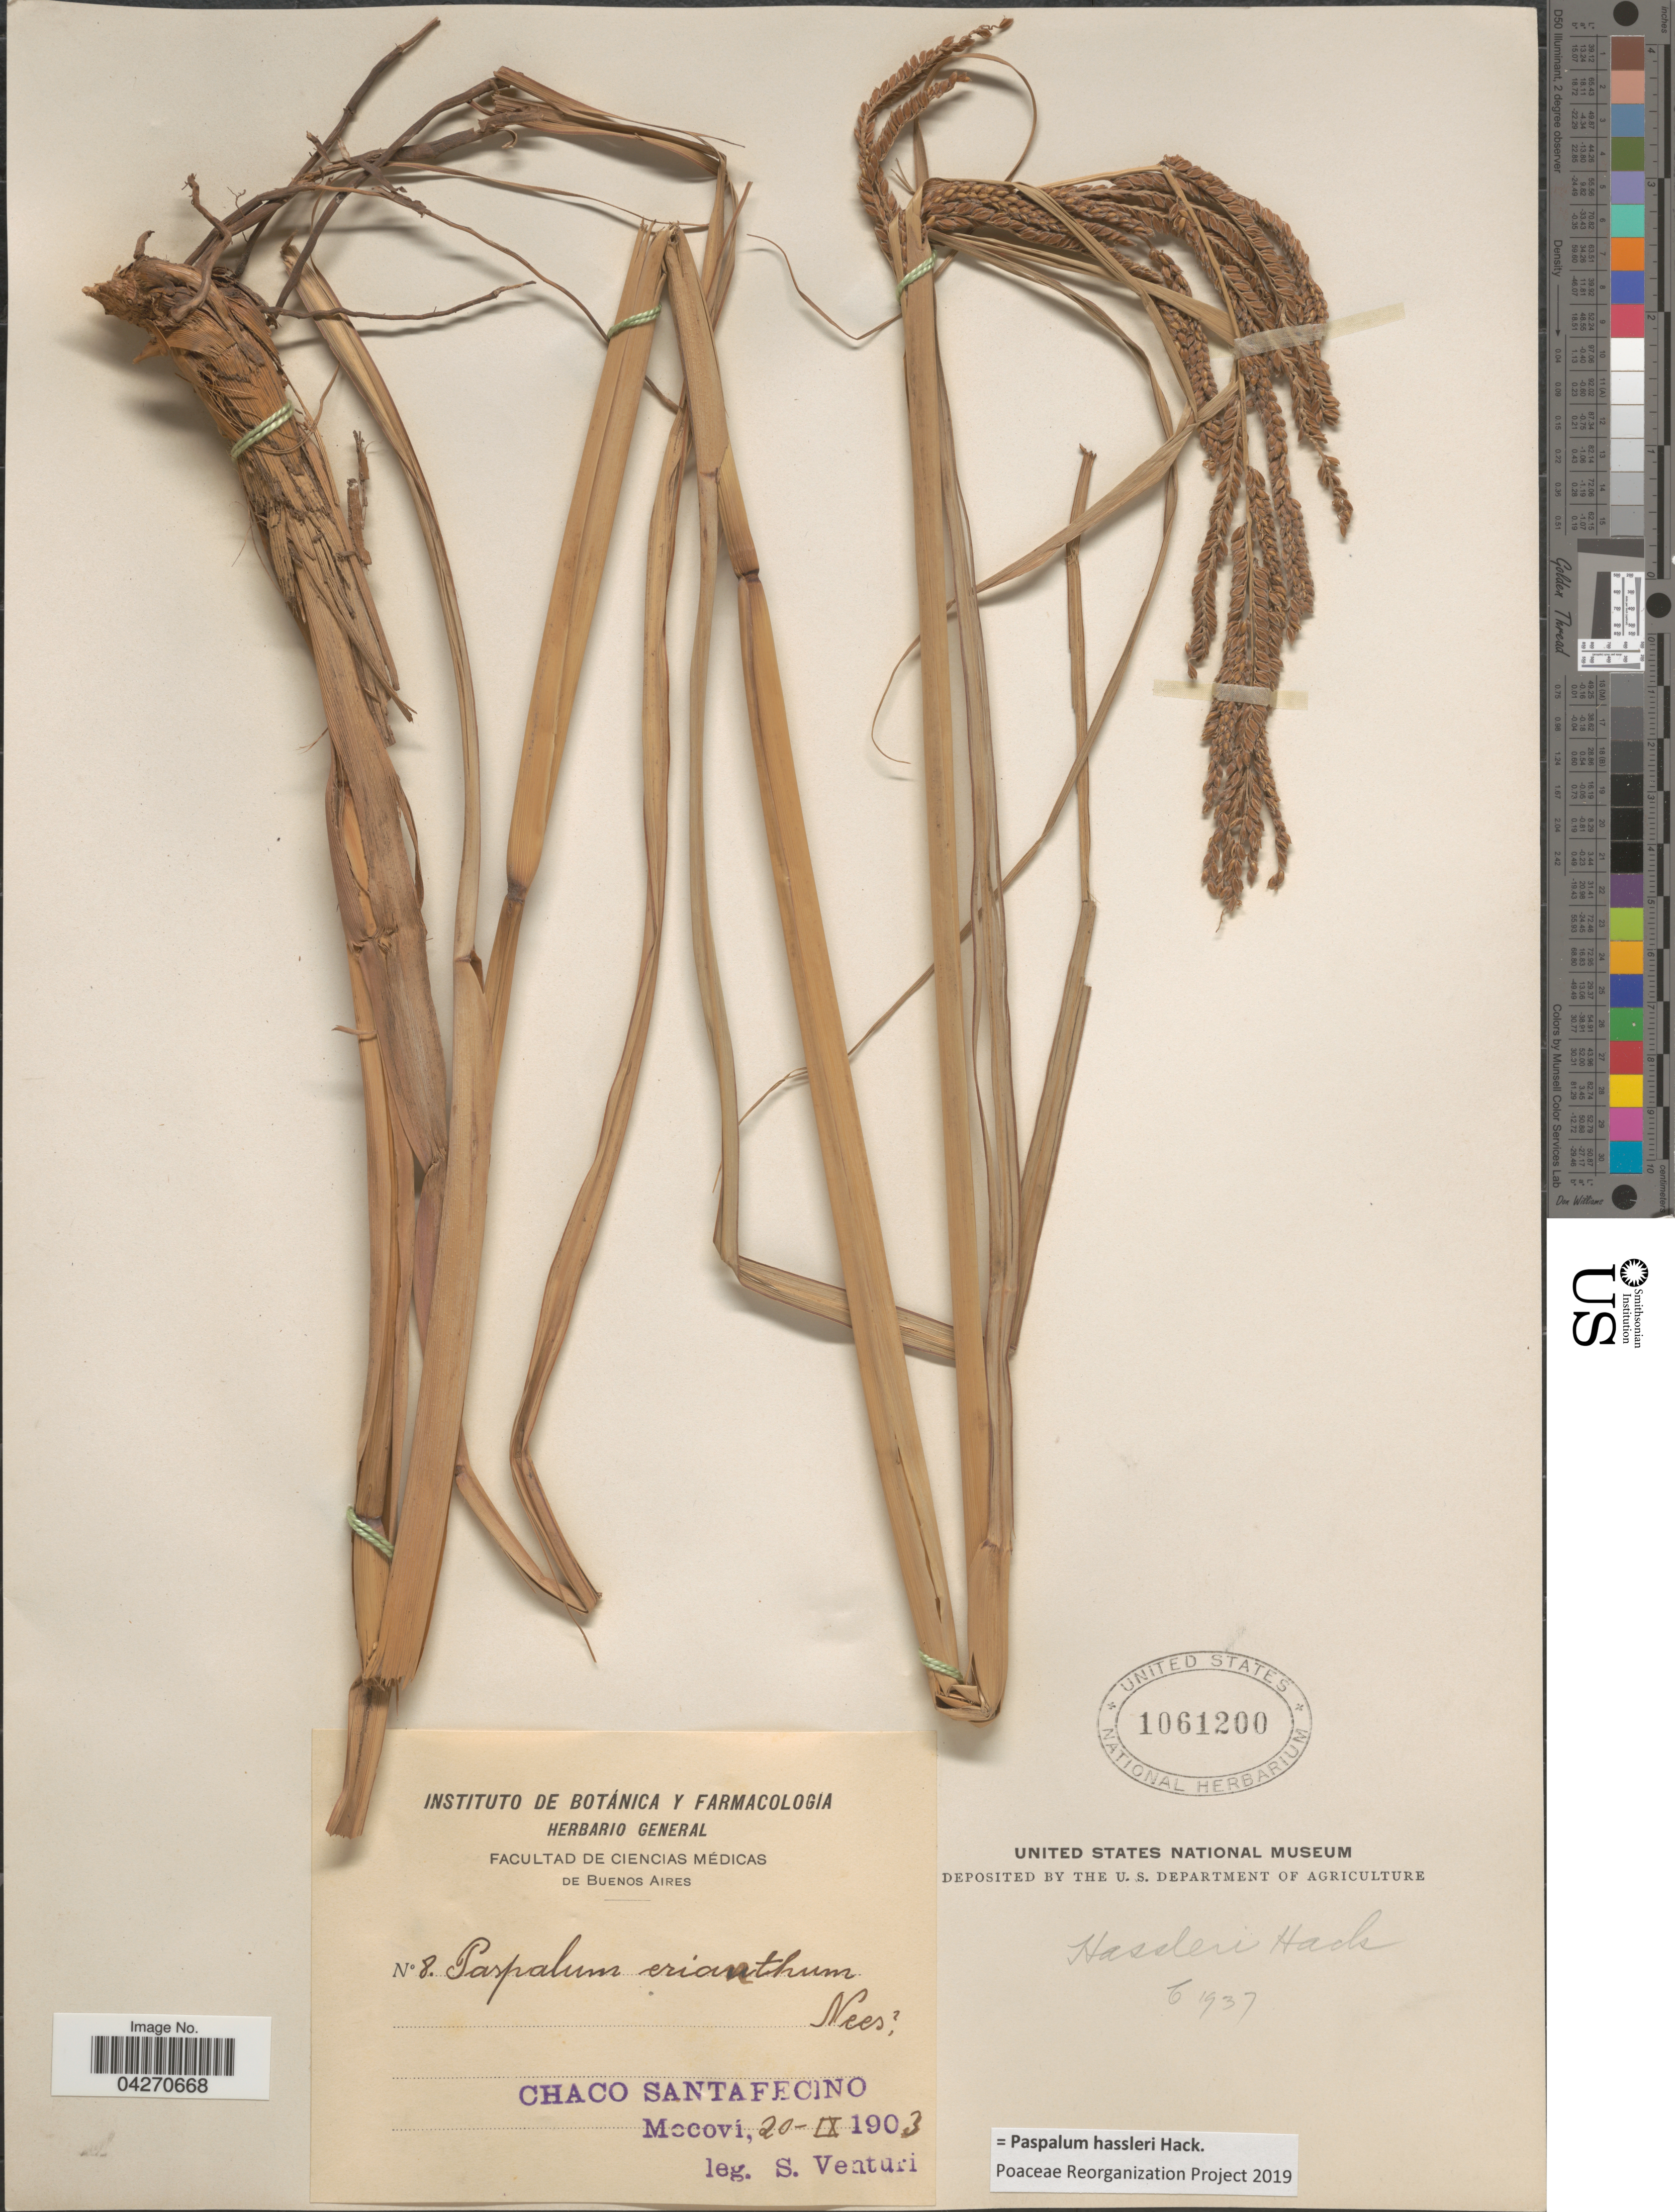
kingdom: Plantae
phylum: Tracheophyta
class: Liliopsida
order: Poales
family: Poaceae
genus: Paspalum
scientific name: Paspalum hassleri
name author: Hack.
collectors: S. Venturi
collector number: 8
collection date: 1903-09-20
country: Argentina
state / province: Chaco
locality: Santa Fecino. McCovi.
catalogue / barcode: US 1061200